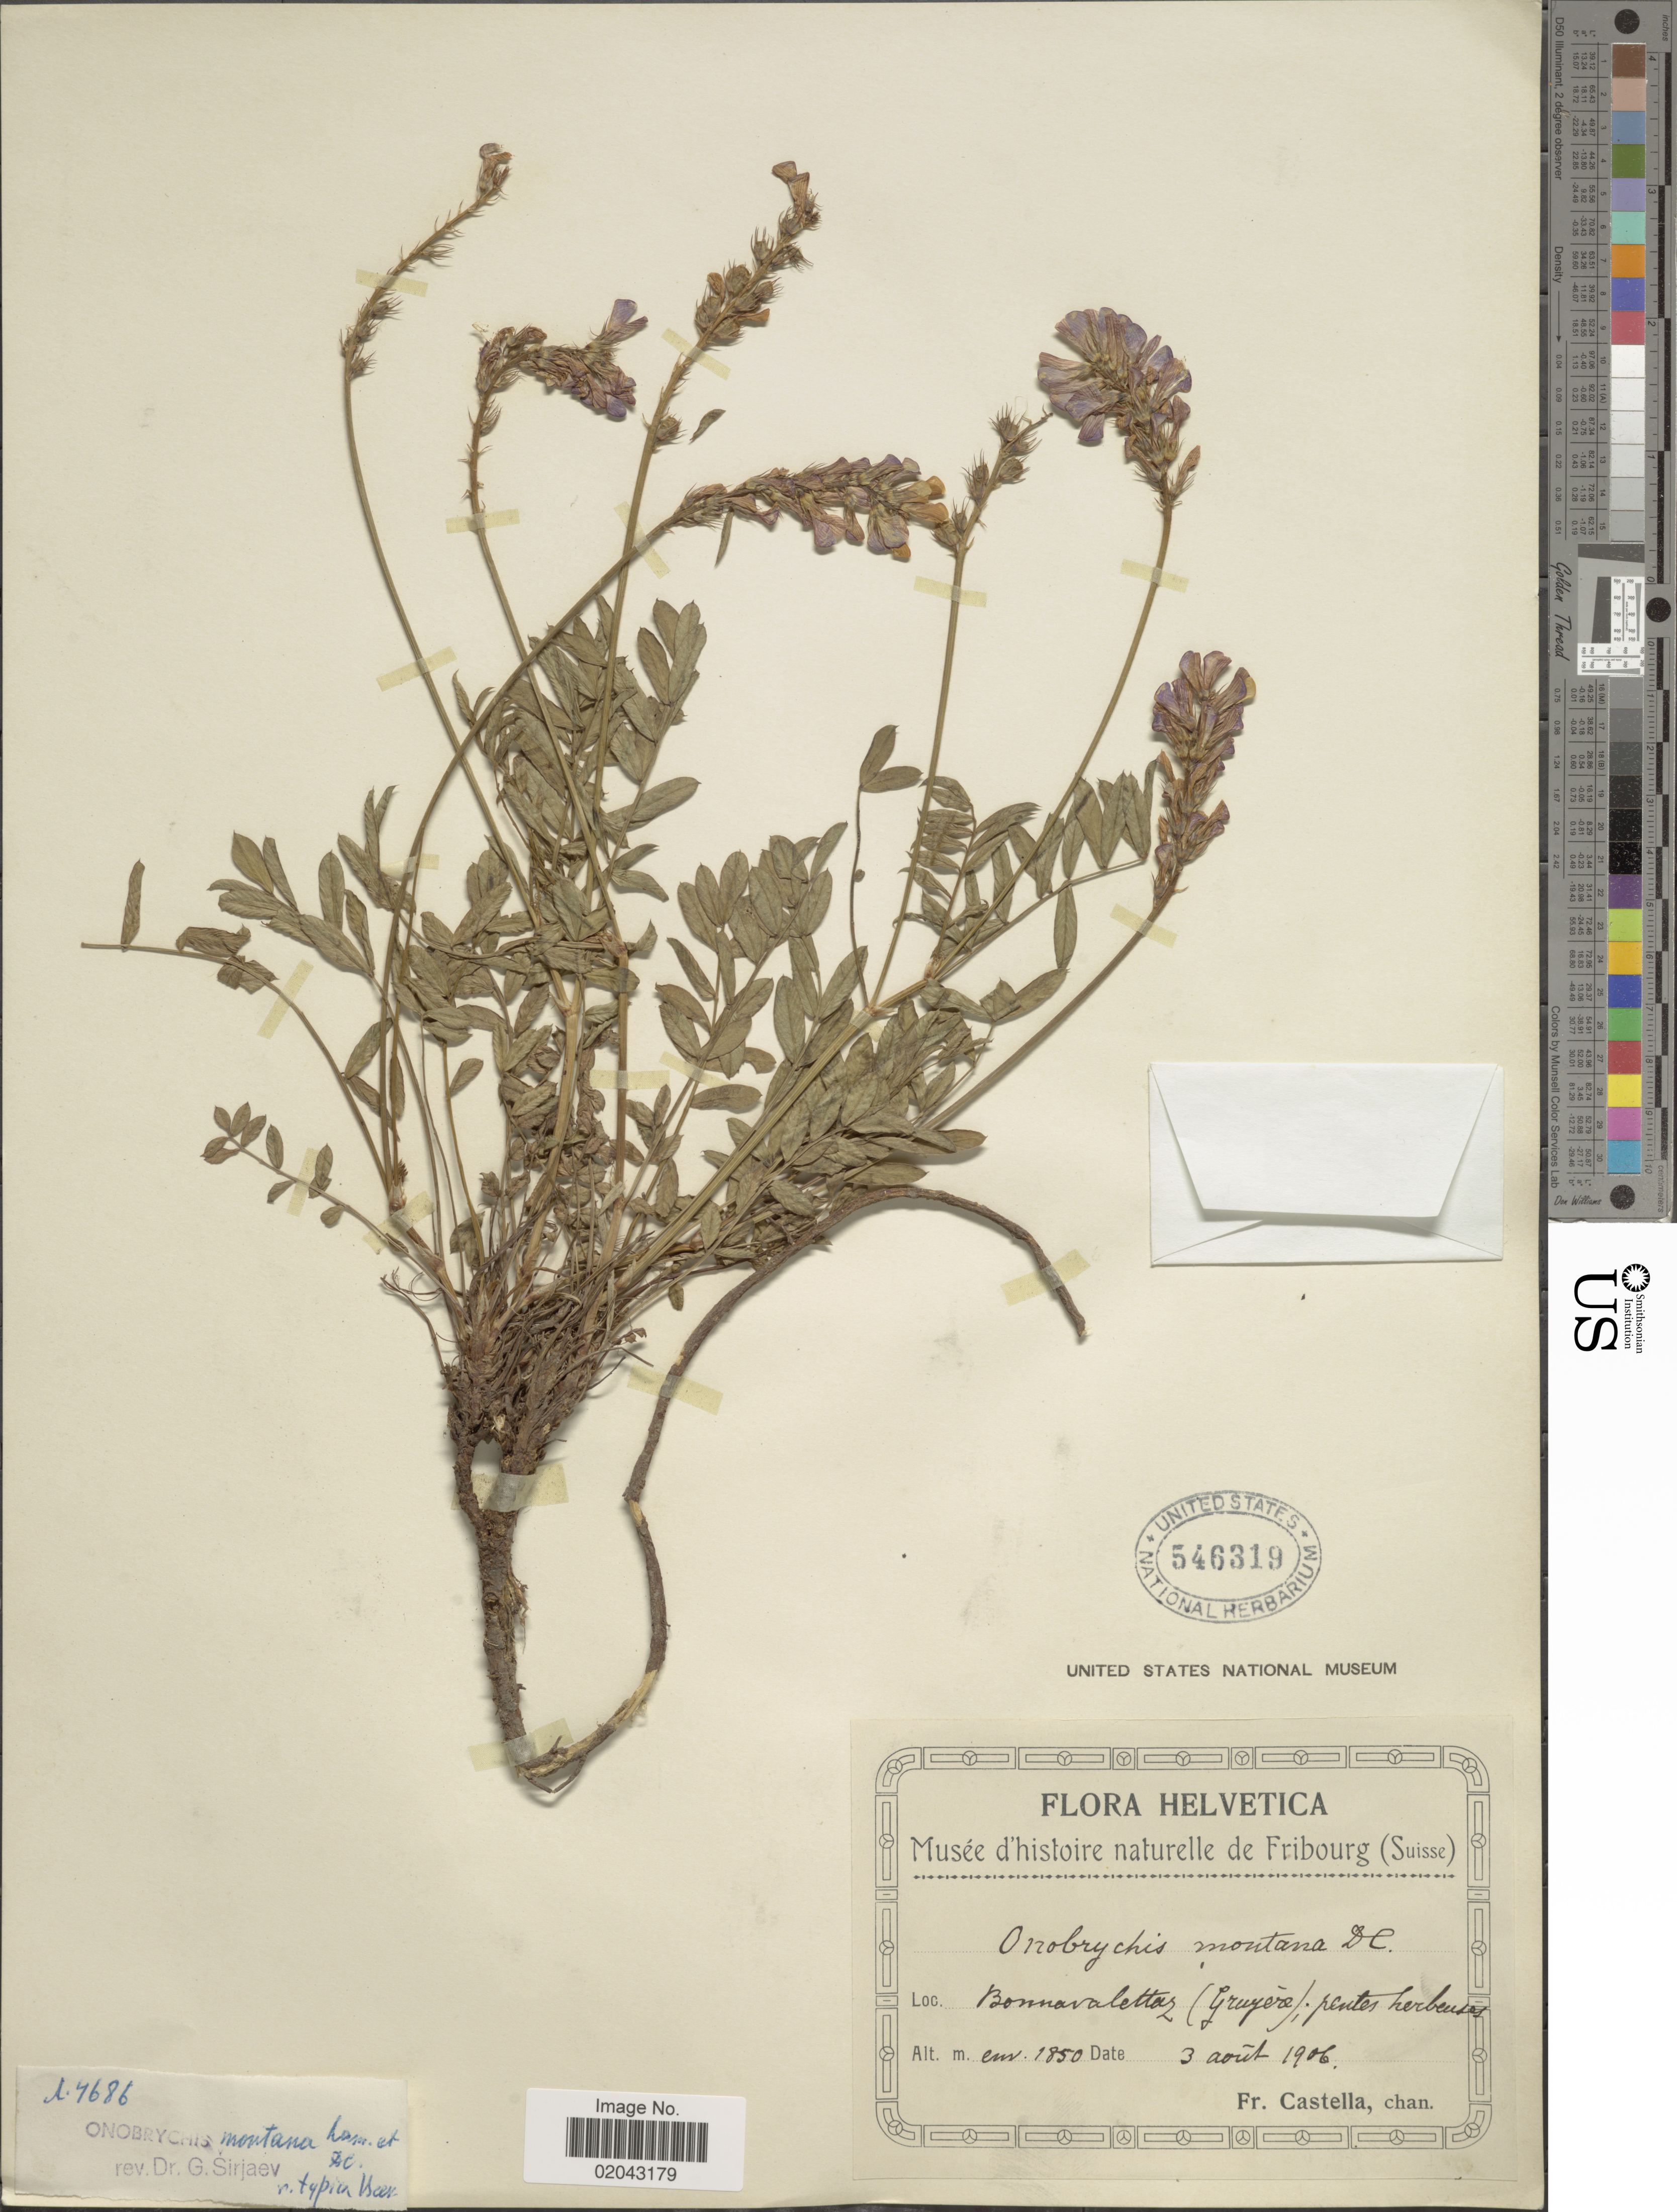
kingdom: Plantae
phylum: Tracheophyta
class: Magnoliopsida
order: Fabales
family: Fabaceae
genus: Onobrychis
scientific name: Onobrychis montana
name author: DC.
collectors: Fr. Castella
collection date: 1906-08-03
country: Switzerland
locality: Helvetica, Bonnavalettaz (Gruyere).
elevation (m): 1850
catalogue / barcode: US 546319